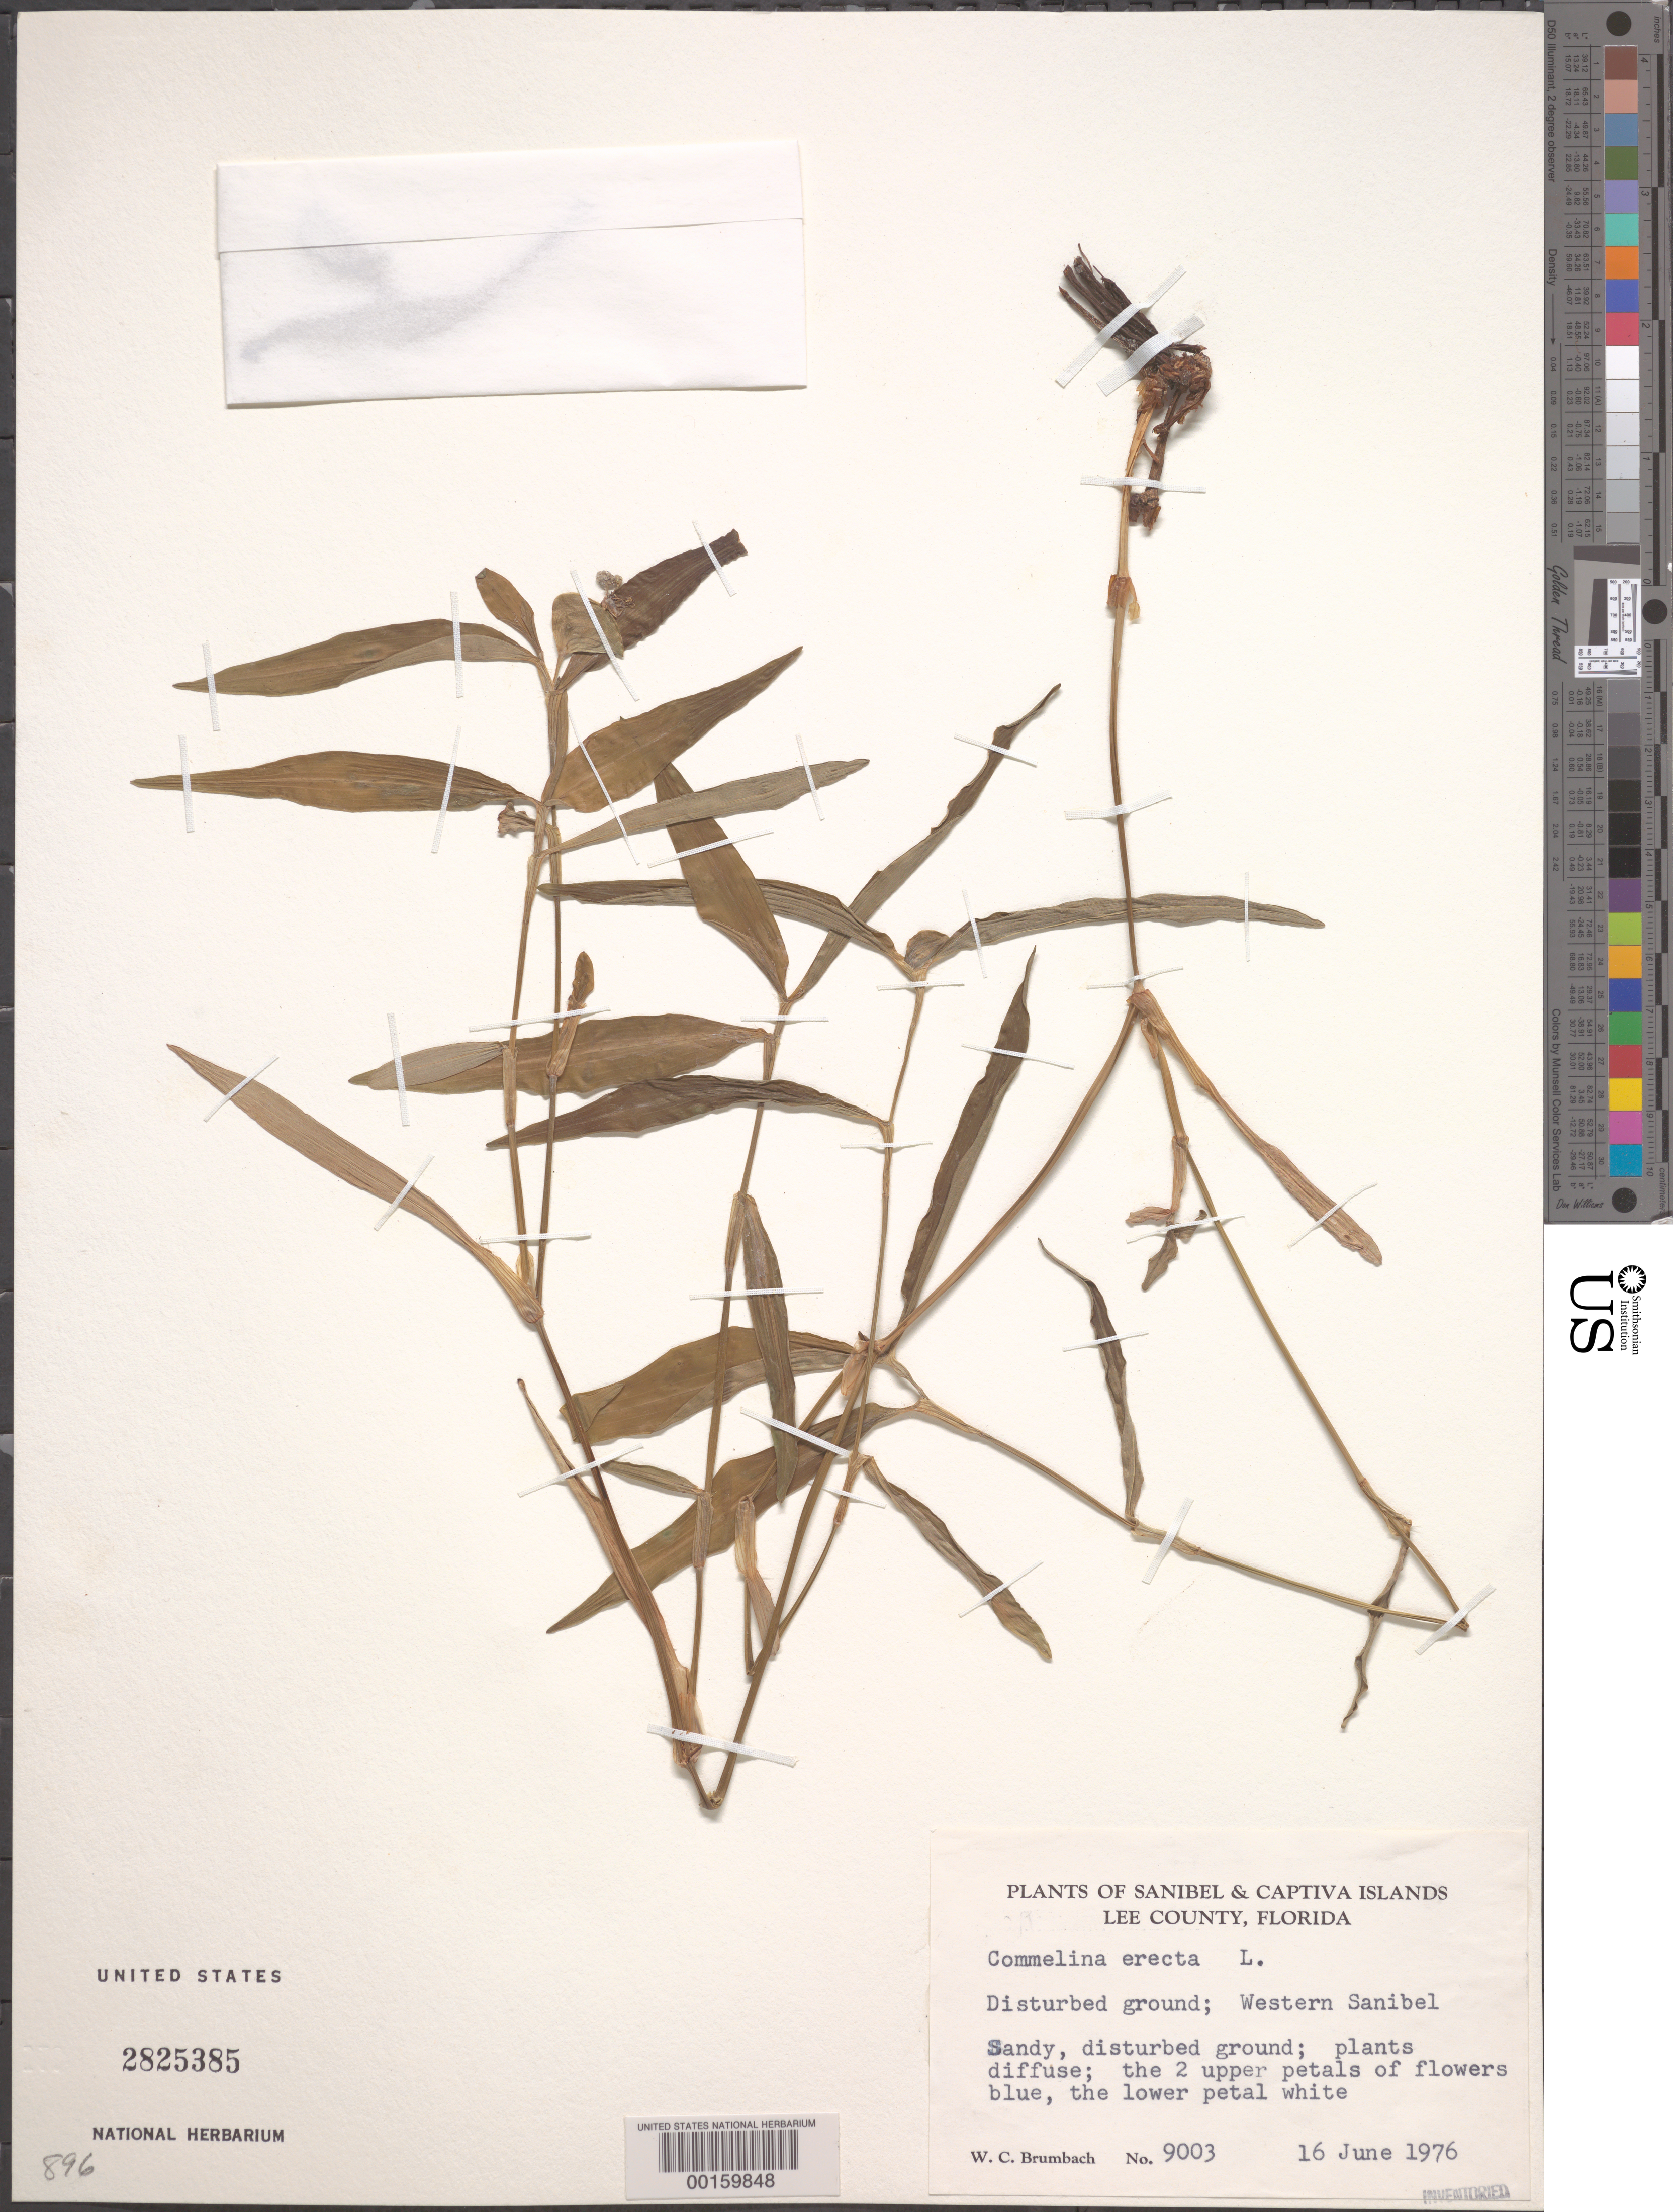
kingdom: Plantae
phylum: Tracheophyta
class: Liliopsida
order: Commelinales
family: Commelinaceae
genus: Commelina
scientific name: Commelina erecta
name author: L.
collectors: W. C. Brumbach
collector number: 9003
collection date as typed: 16 Jun 1976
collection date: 1976-06-16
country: United States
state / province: Florida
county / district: Lee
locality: Western sanibel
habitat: Sandy, disturbed ground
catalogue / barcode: US 2825385